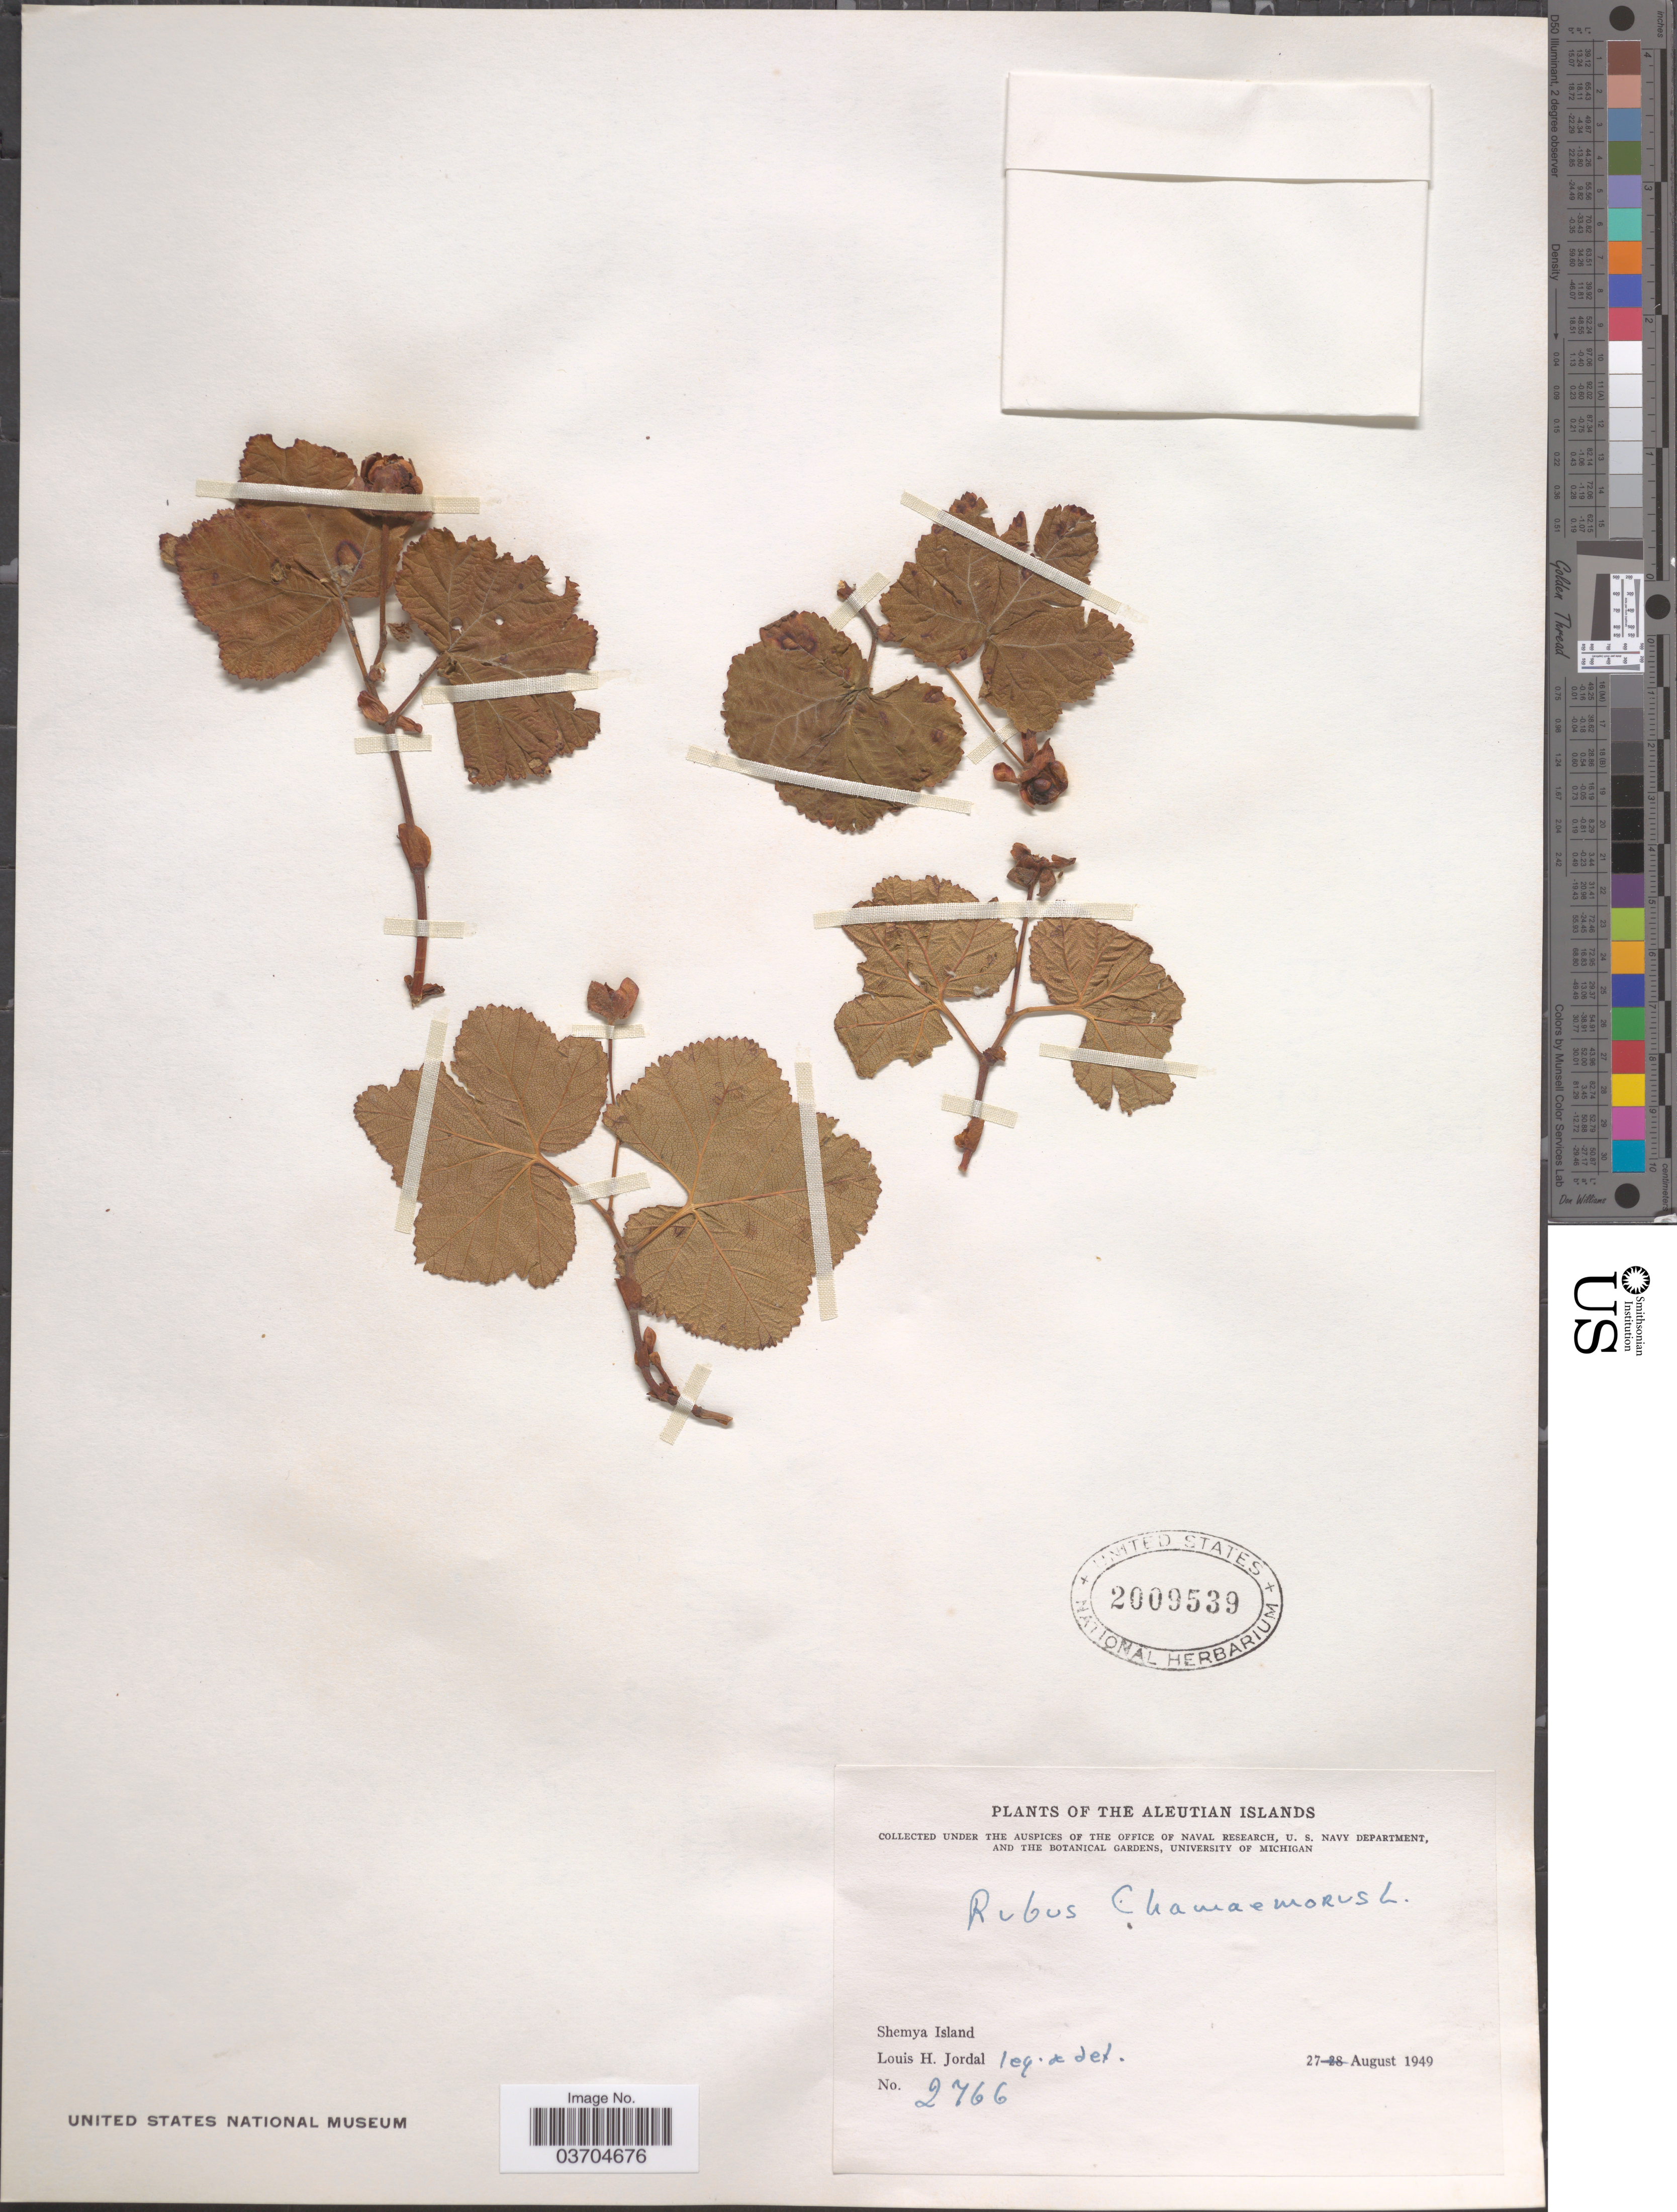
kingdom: Plantae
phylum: Tracheophyta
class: Magnoliopsida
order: Rosales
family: Rosaceae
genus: Rubus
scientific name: Rubus chamaemorus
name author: L.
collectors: L. Jordal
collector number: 2766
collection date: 1949-08-27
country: United States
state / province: Alaska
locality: The Aleutian Islands. Shemya Island.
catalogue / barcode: US 2009539